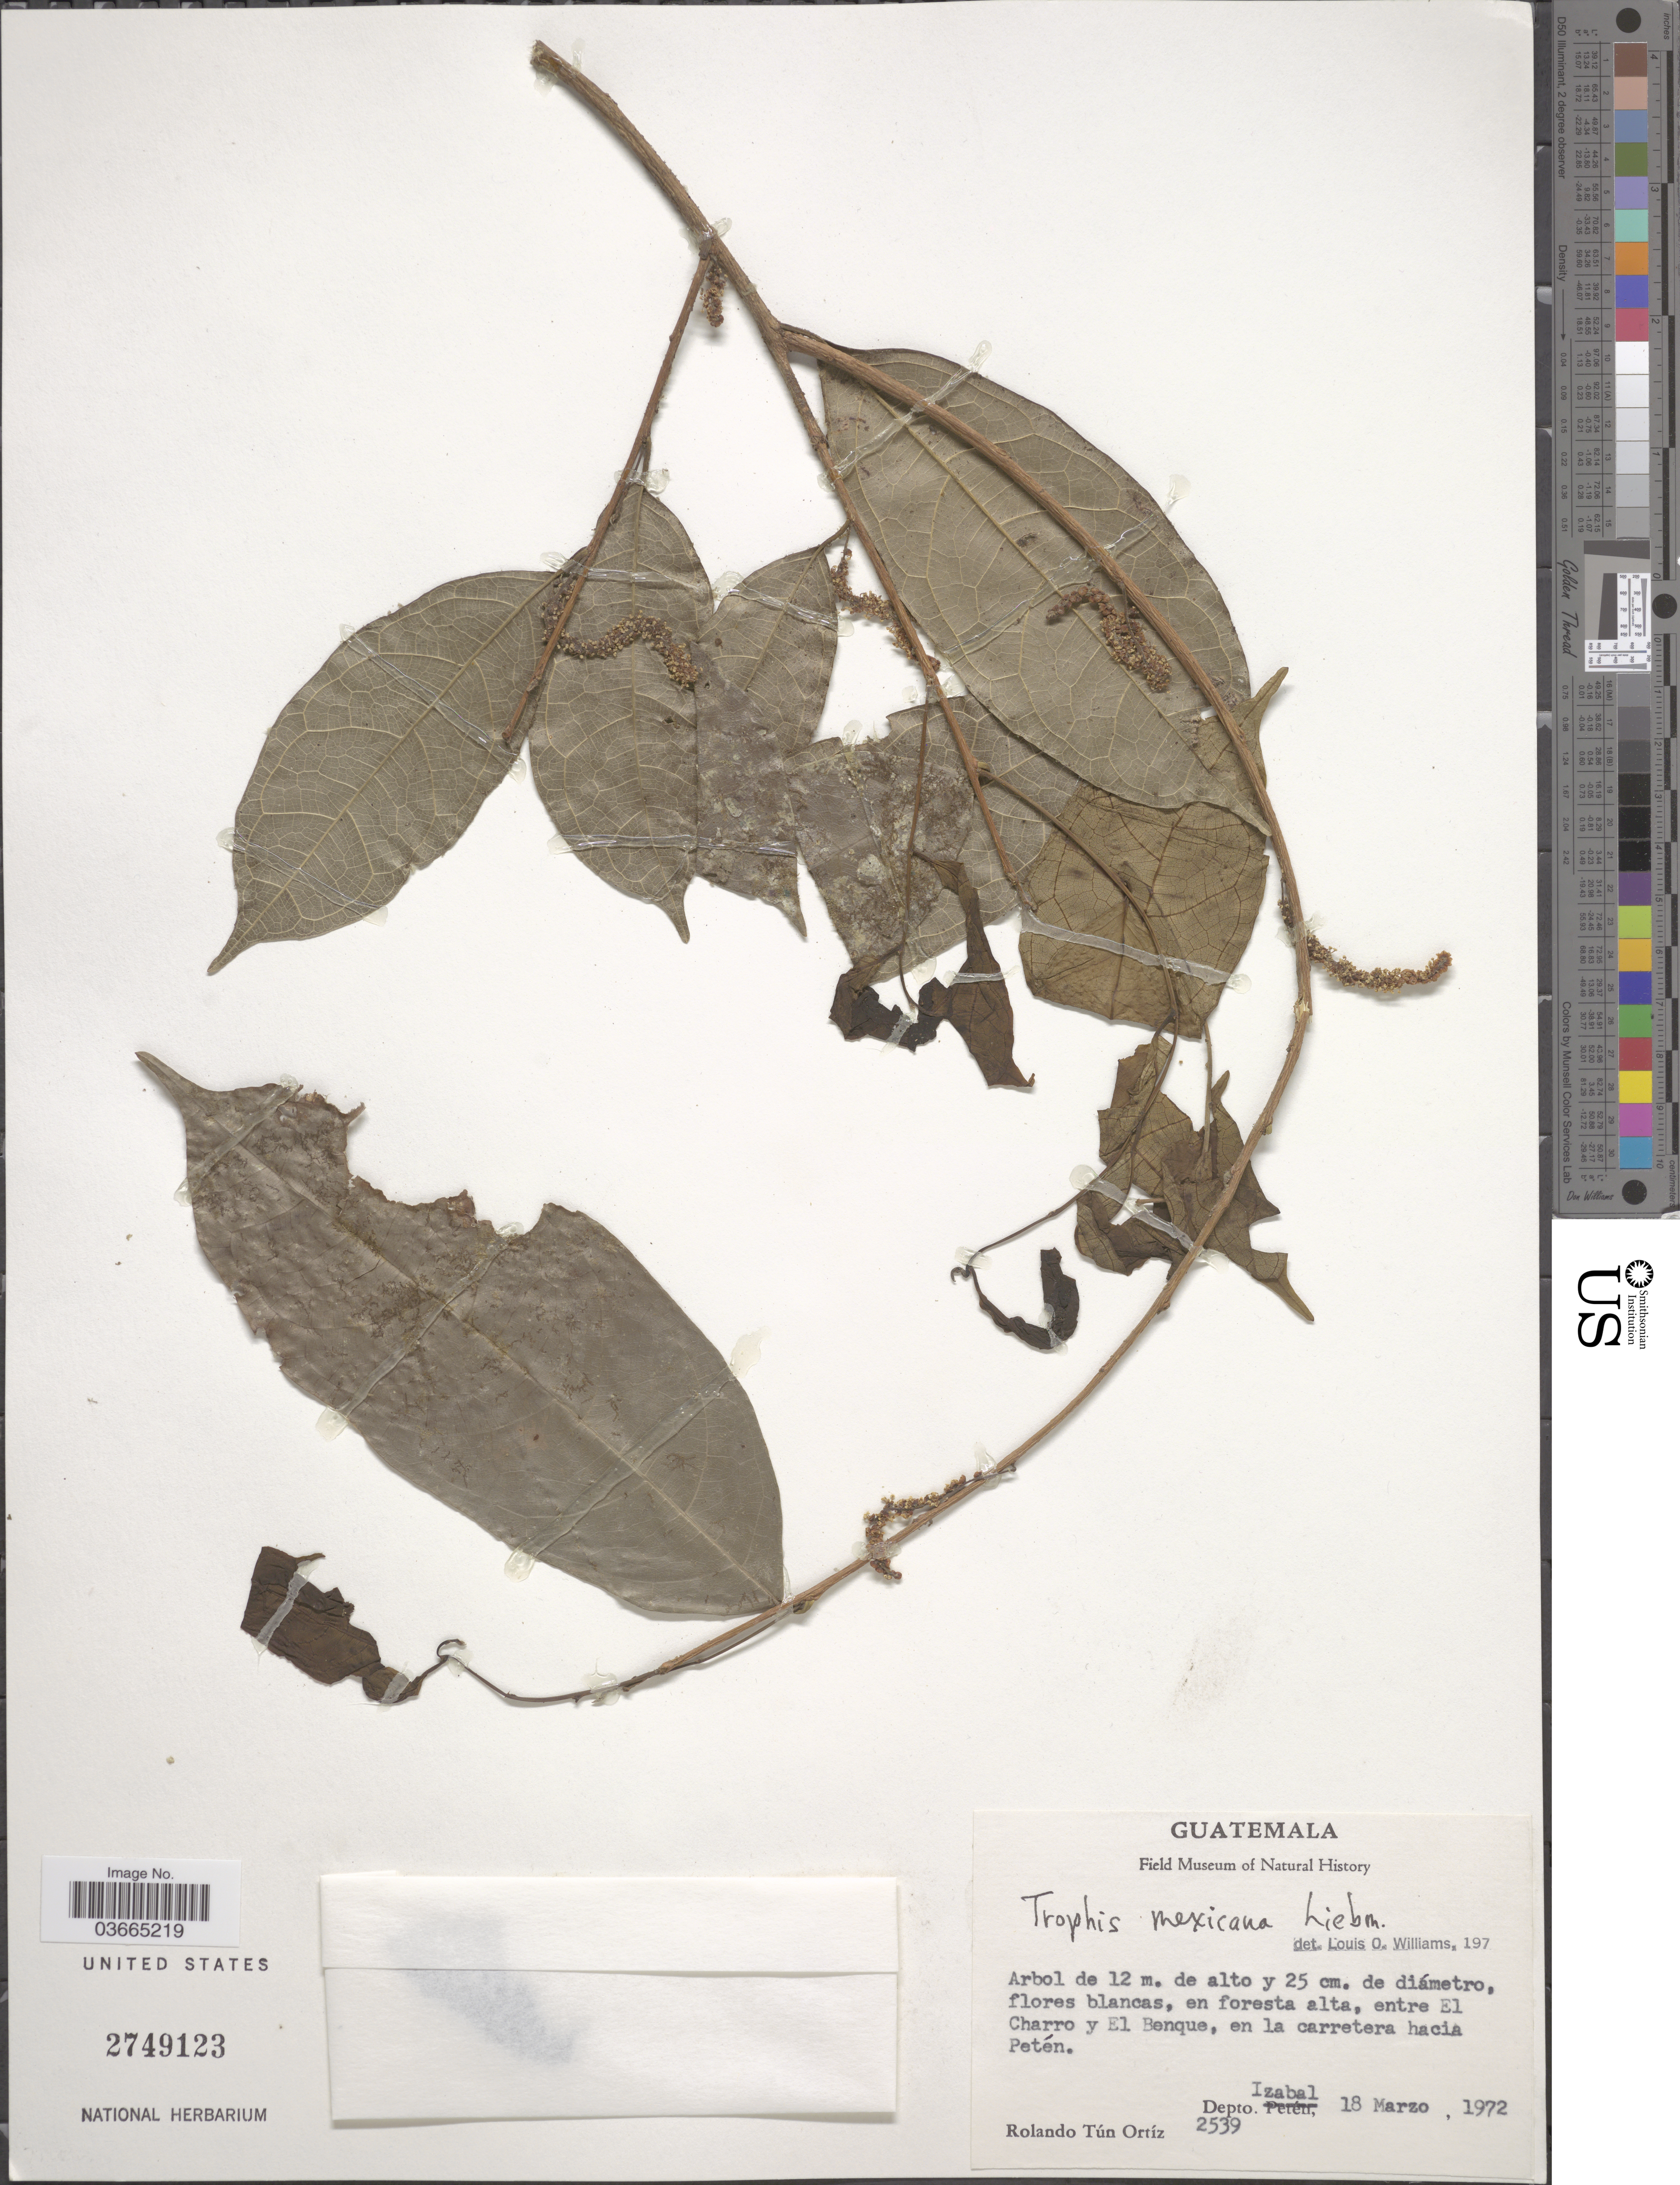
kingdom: Plantae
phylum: Tracheophyta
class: Magnoliopsida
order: Rosales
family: Moraceae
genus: Trophis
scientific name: Trophis mexicana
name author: (Liebm.) Bureau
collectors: R. T. Ortíz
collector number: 2539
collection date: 1972-03-18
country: Guatemala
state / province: Izabal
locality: Entre El Charro y El Benque, en la carretera hacia Petén. Depto. Izabal.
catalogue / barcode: US 2749123